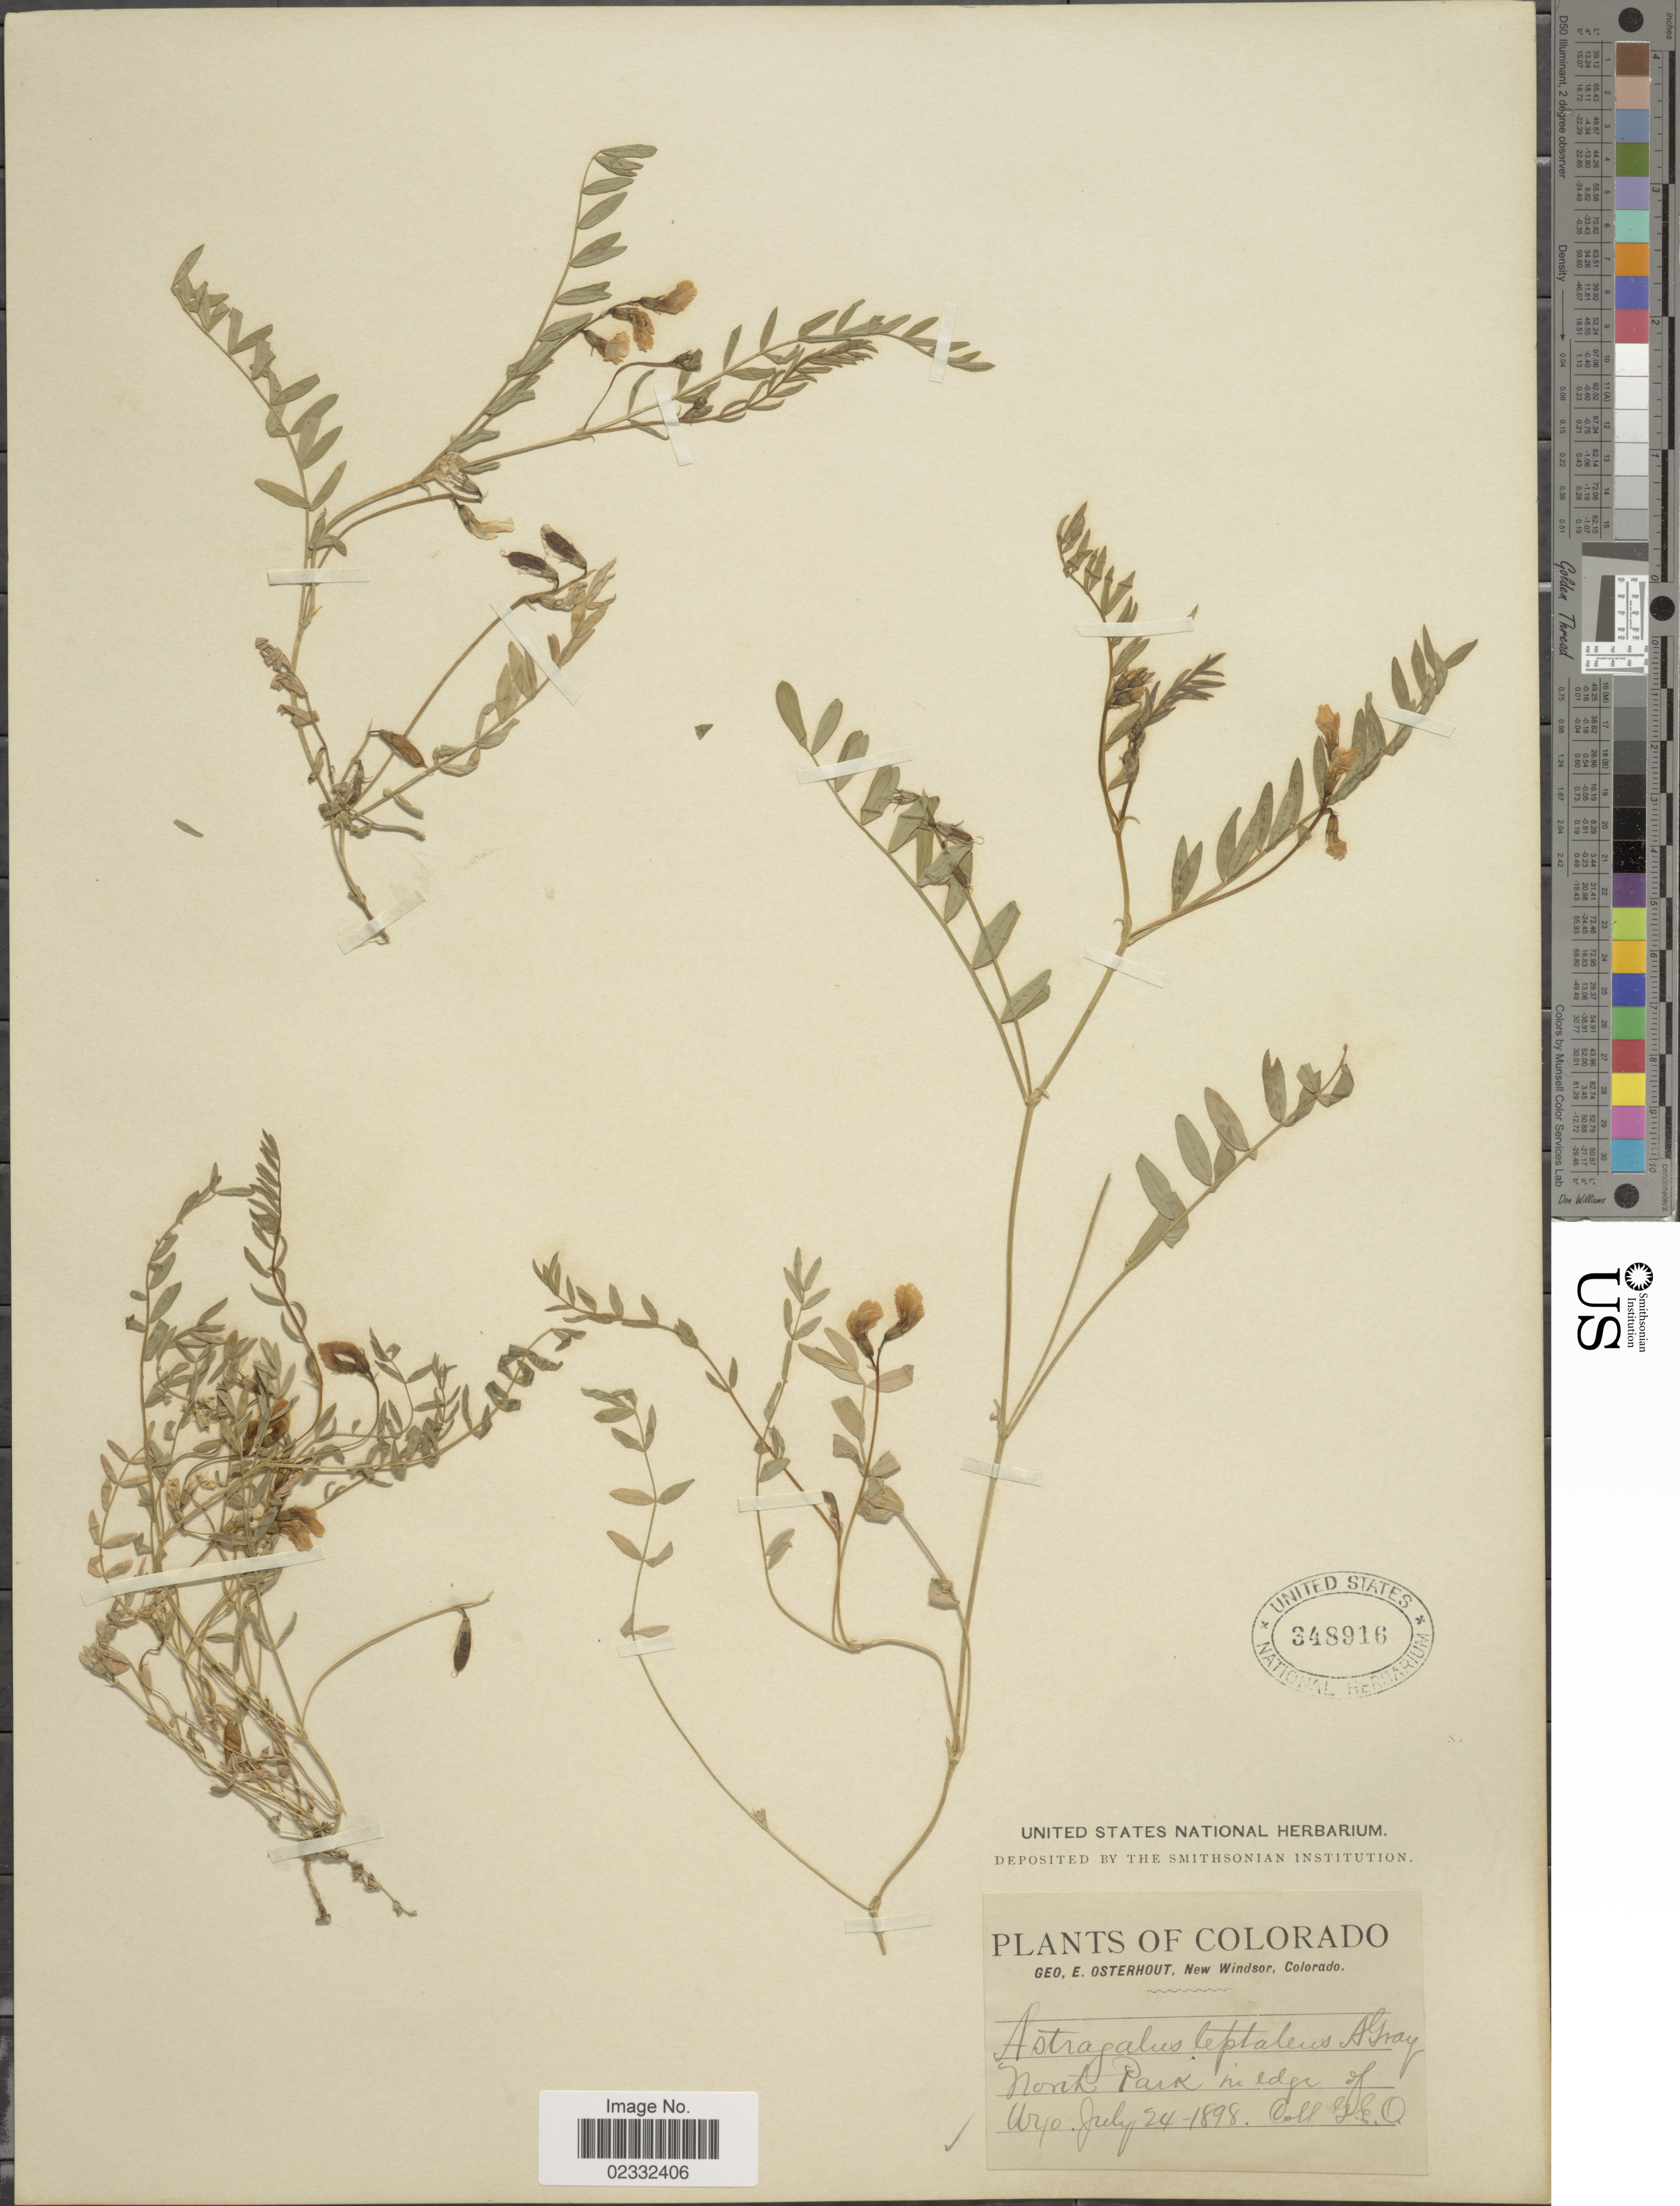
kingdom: Plantae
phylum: Tracheophyta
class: Magnoliopsida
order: Fabales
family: Fabaceae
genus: Astragalus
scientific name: Astragalus leptaleus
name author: A. Gray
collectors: G. Osterhout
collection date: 1898-07-24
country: United States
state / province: Colorado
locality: Colorado, North Park in edge of Wyo.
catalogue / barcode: US 348916